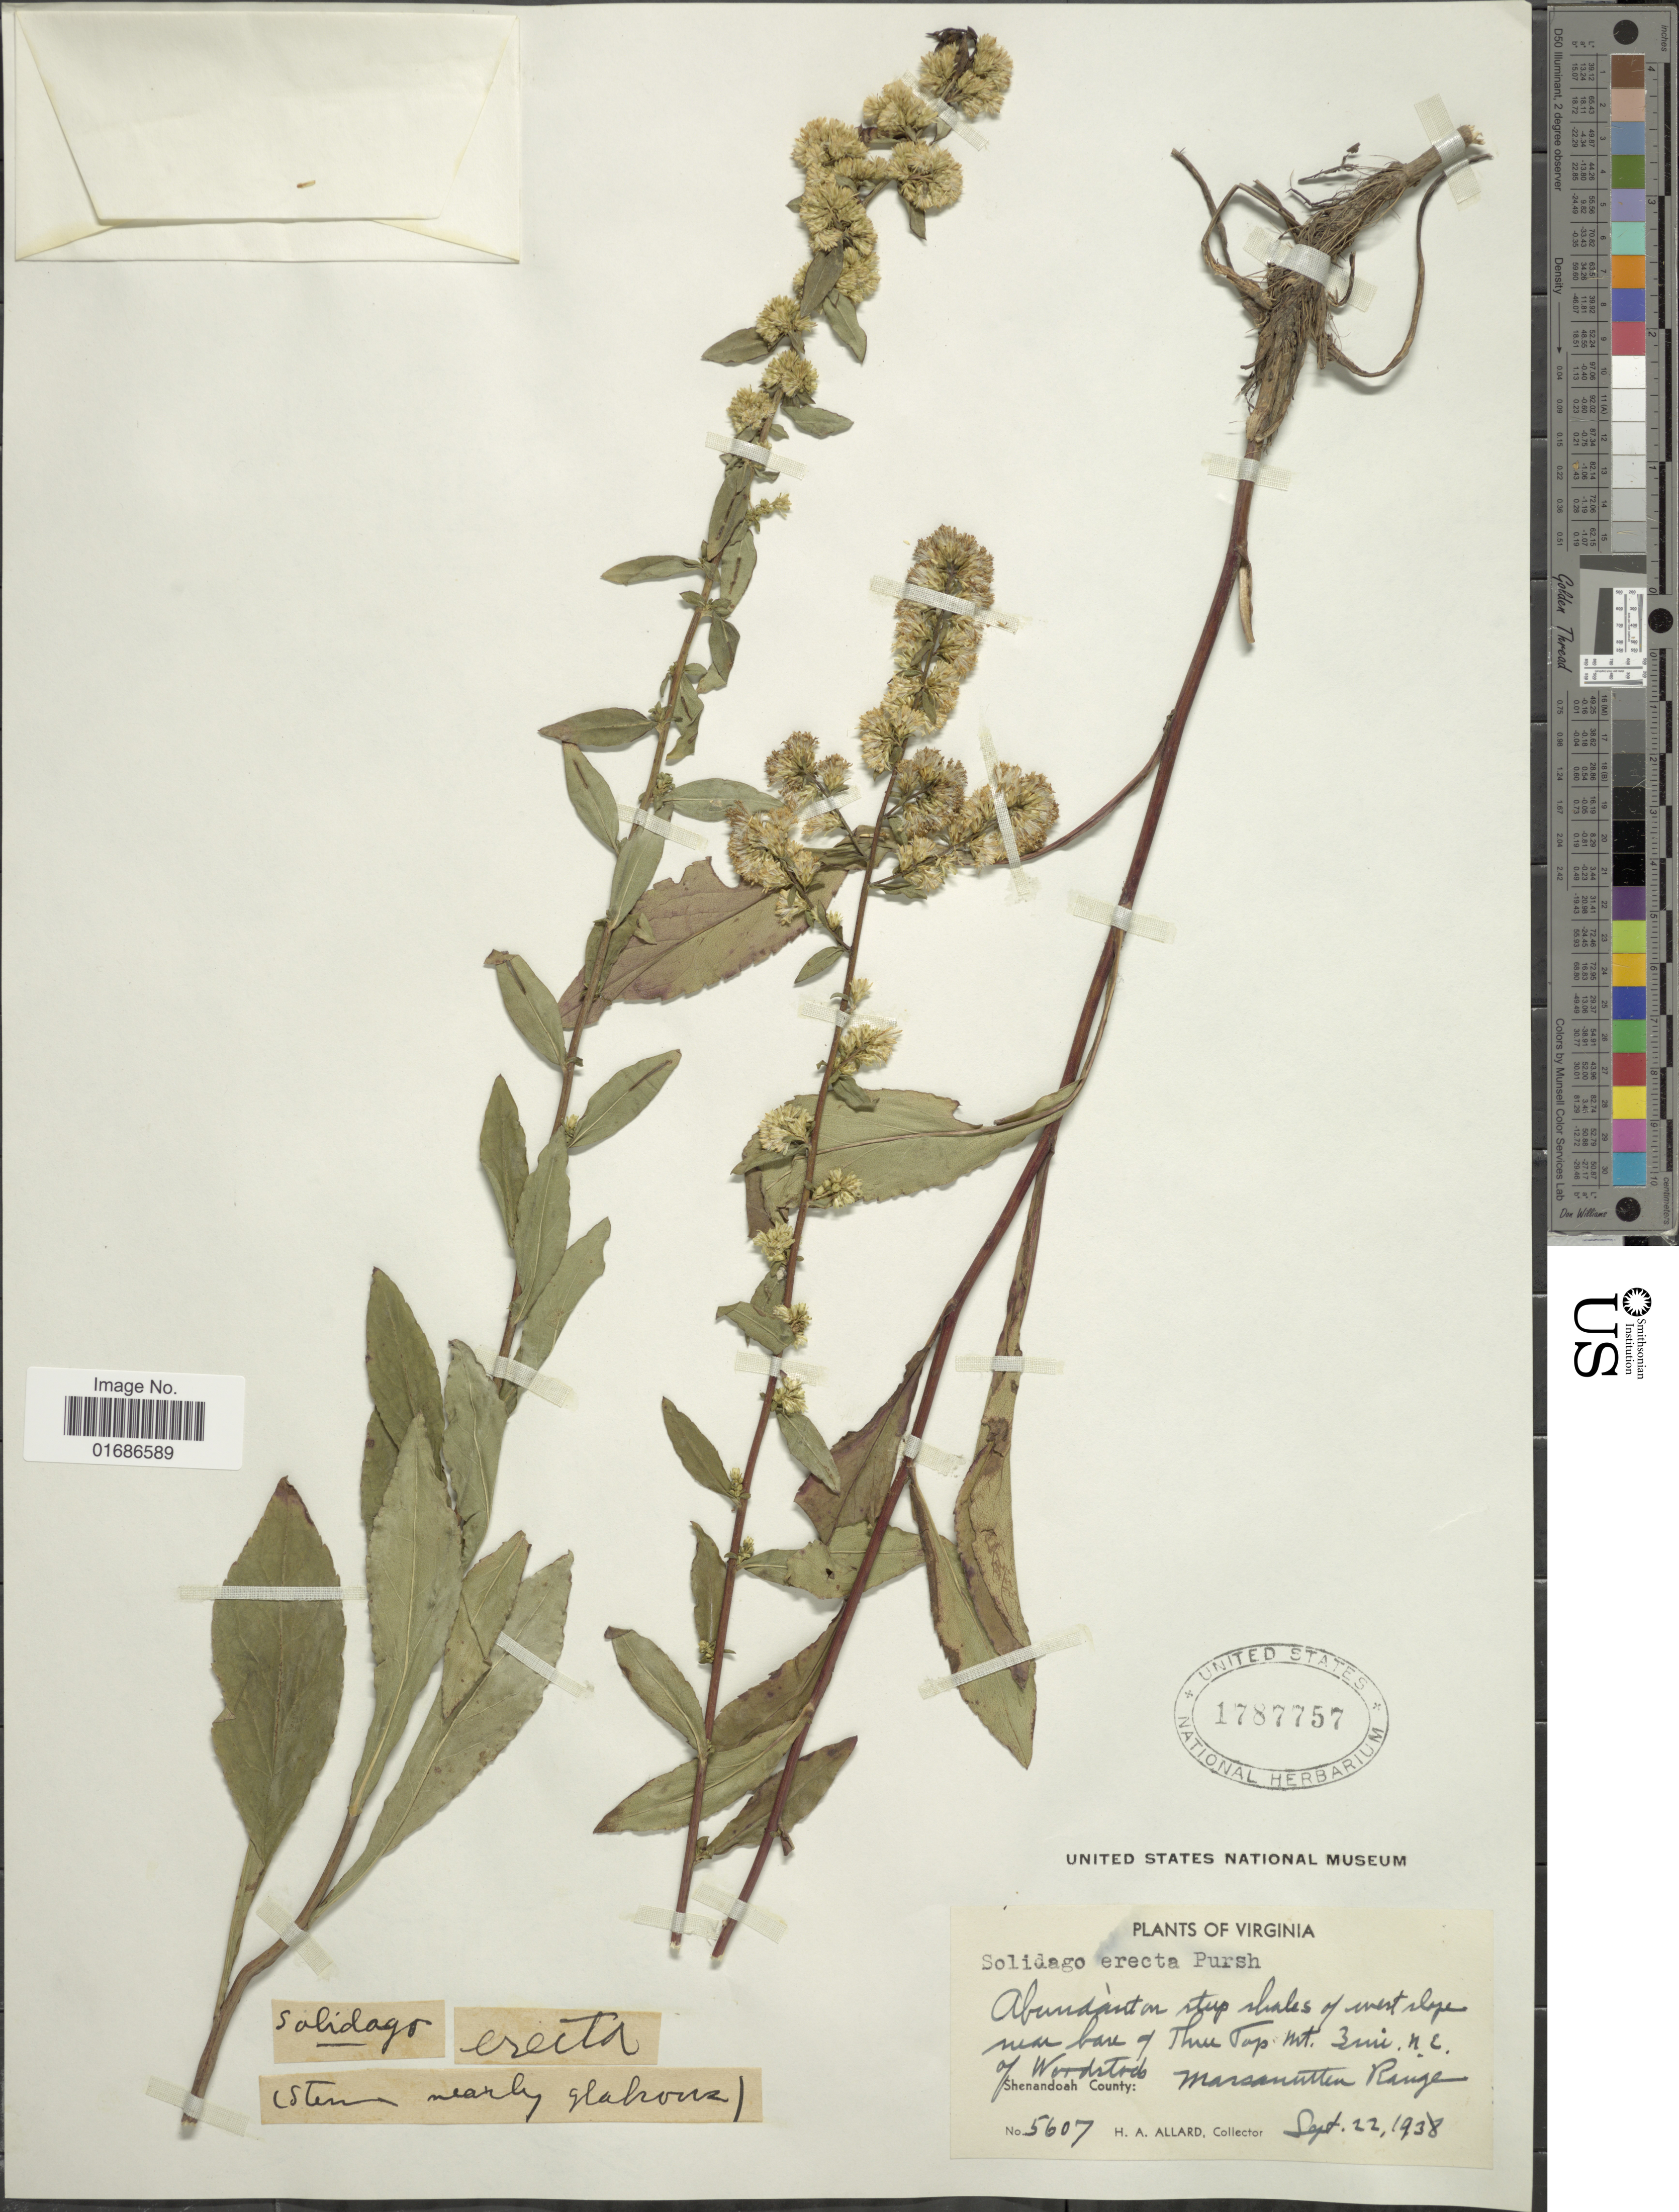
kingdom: Plantae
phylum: Tracheophyta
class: Magnoliopsida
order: Asterales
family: Asteraceae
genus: Solidago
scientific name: Solidago erecta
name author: Pursh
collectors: H. A. Allard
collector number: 5607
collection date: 1938-09-22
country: United States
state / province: Virginia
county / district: Shenandoah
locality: Abundant on steep shales of west slope near base of Three Top Mt. 3 mi. N.E. of Woodstock, Massanutten Range, Shenandoah County.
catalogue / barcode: US 1787757